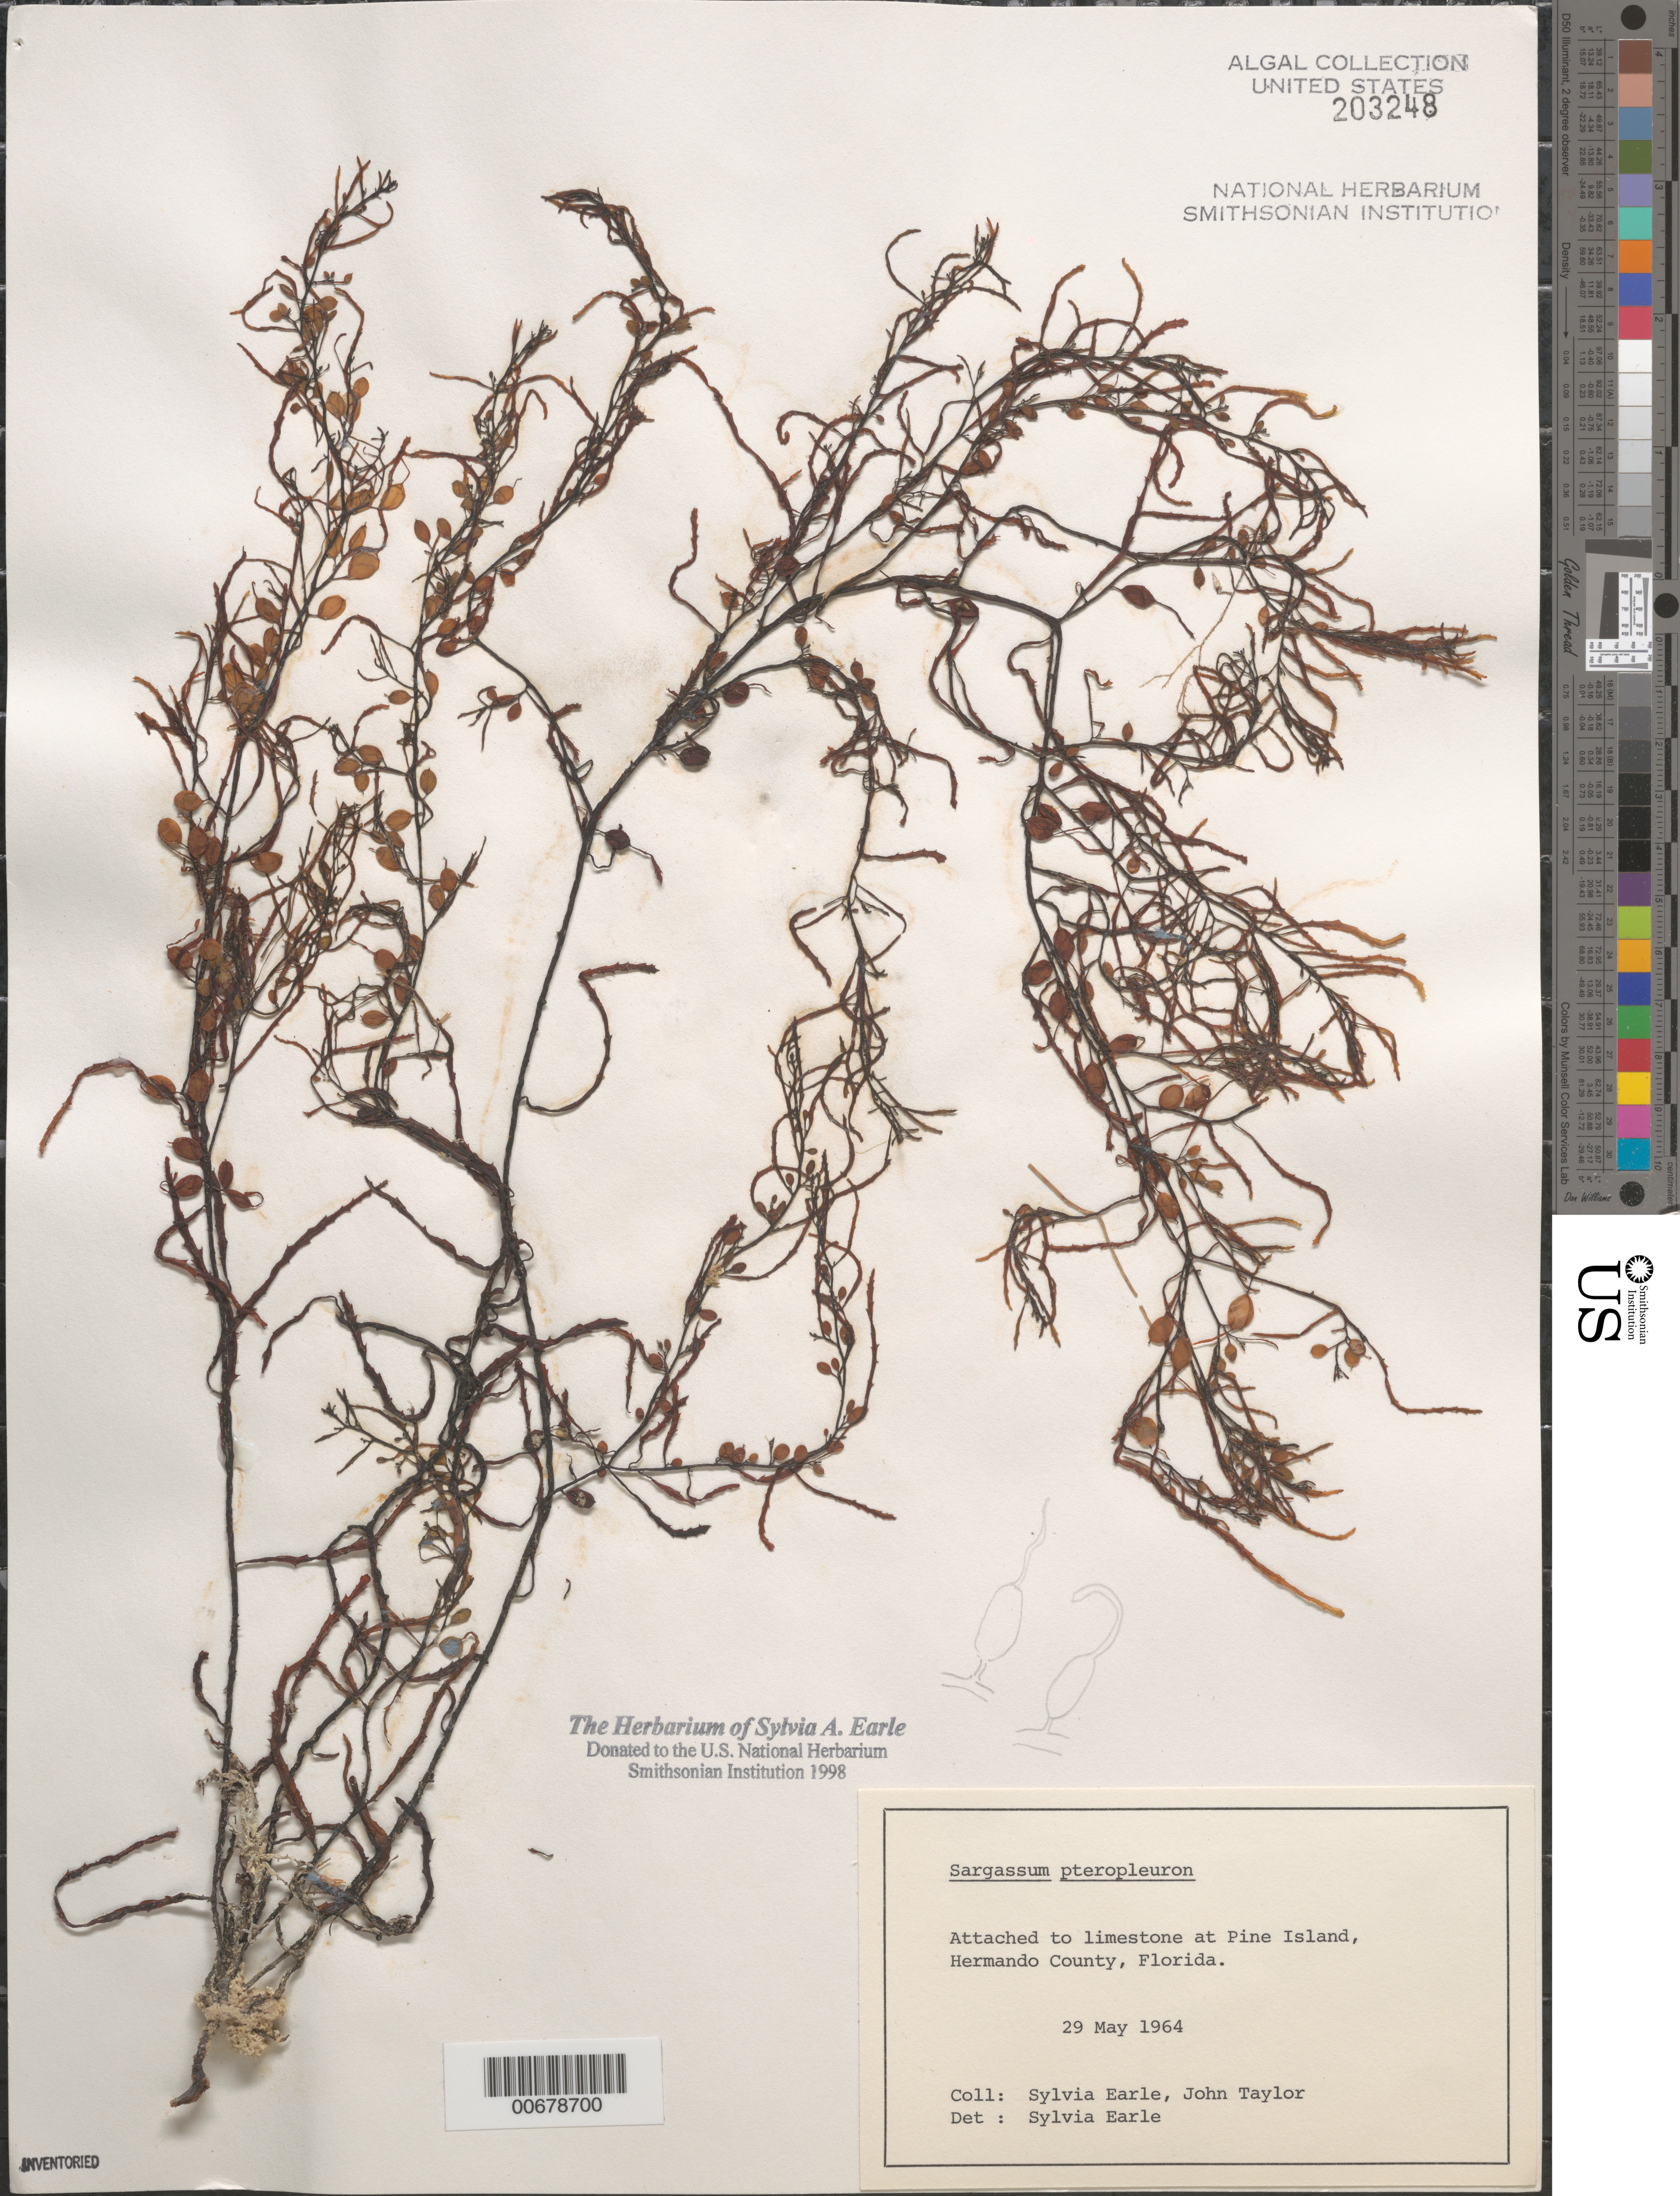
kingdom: Chromista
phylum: Ochrophyta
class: Phaeophyceae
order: Fucales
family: Sargassaceae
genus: Sargassum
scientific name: Sargassum pteropleuron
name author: Grunow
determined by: Earle, S. A.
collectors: S. A. Earle & J. L. Taylor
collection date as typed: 29 May 1964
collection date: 1964-05-29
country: United States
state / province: Florida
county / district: Hernando County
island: Pine Island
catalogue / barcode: US 203248